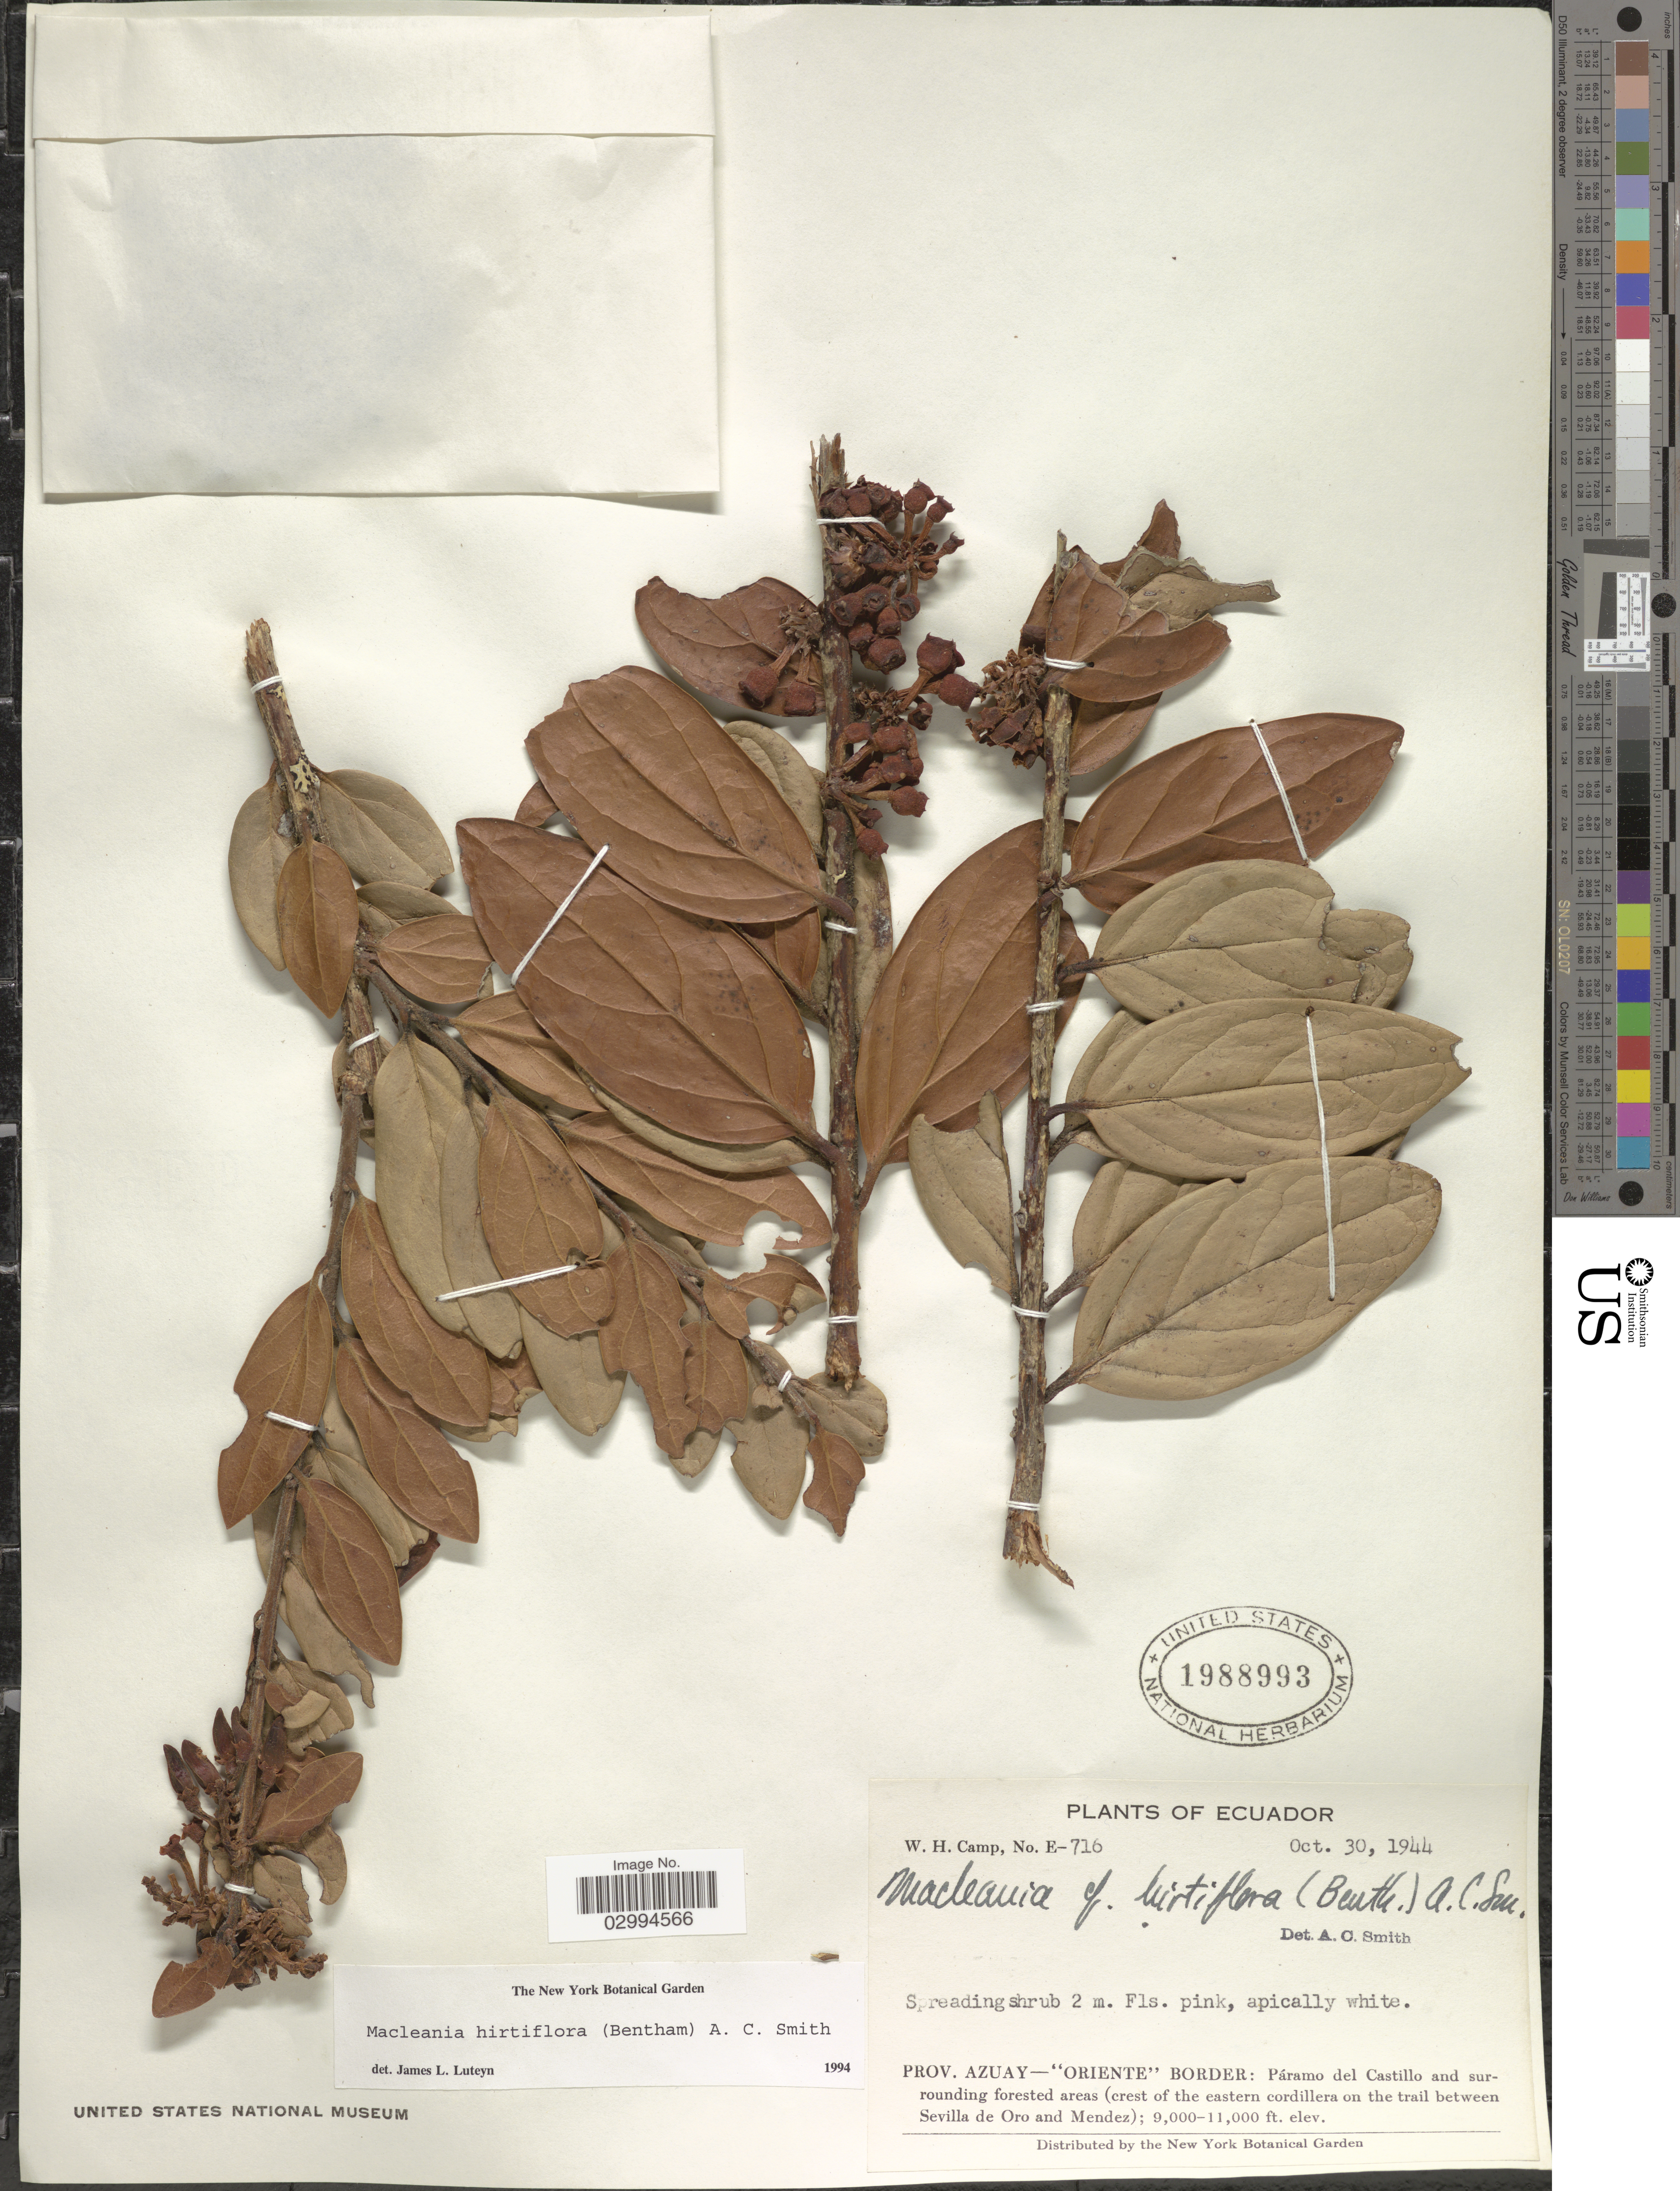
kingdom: Plantae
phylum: Tracheophyta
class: Magnoliopsida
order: Ericales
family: Ericaceae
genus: Macleania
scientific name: Macleania hirtiflora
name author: (Benth.) A.C. Sm.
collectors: W. H. Camp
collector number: E-716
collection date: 1914-10-30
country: Ecuador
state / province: Azuay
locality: Oriente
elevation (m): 2743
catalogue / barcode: US 1988993